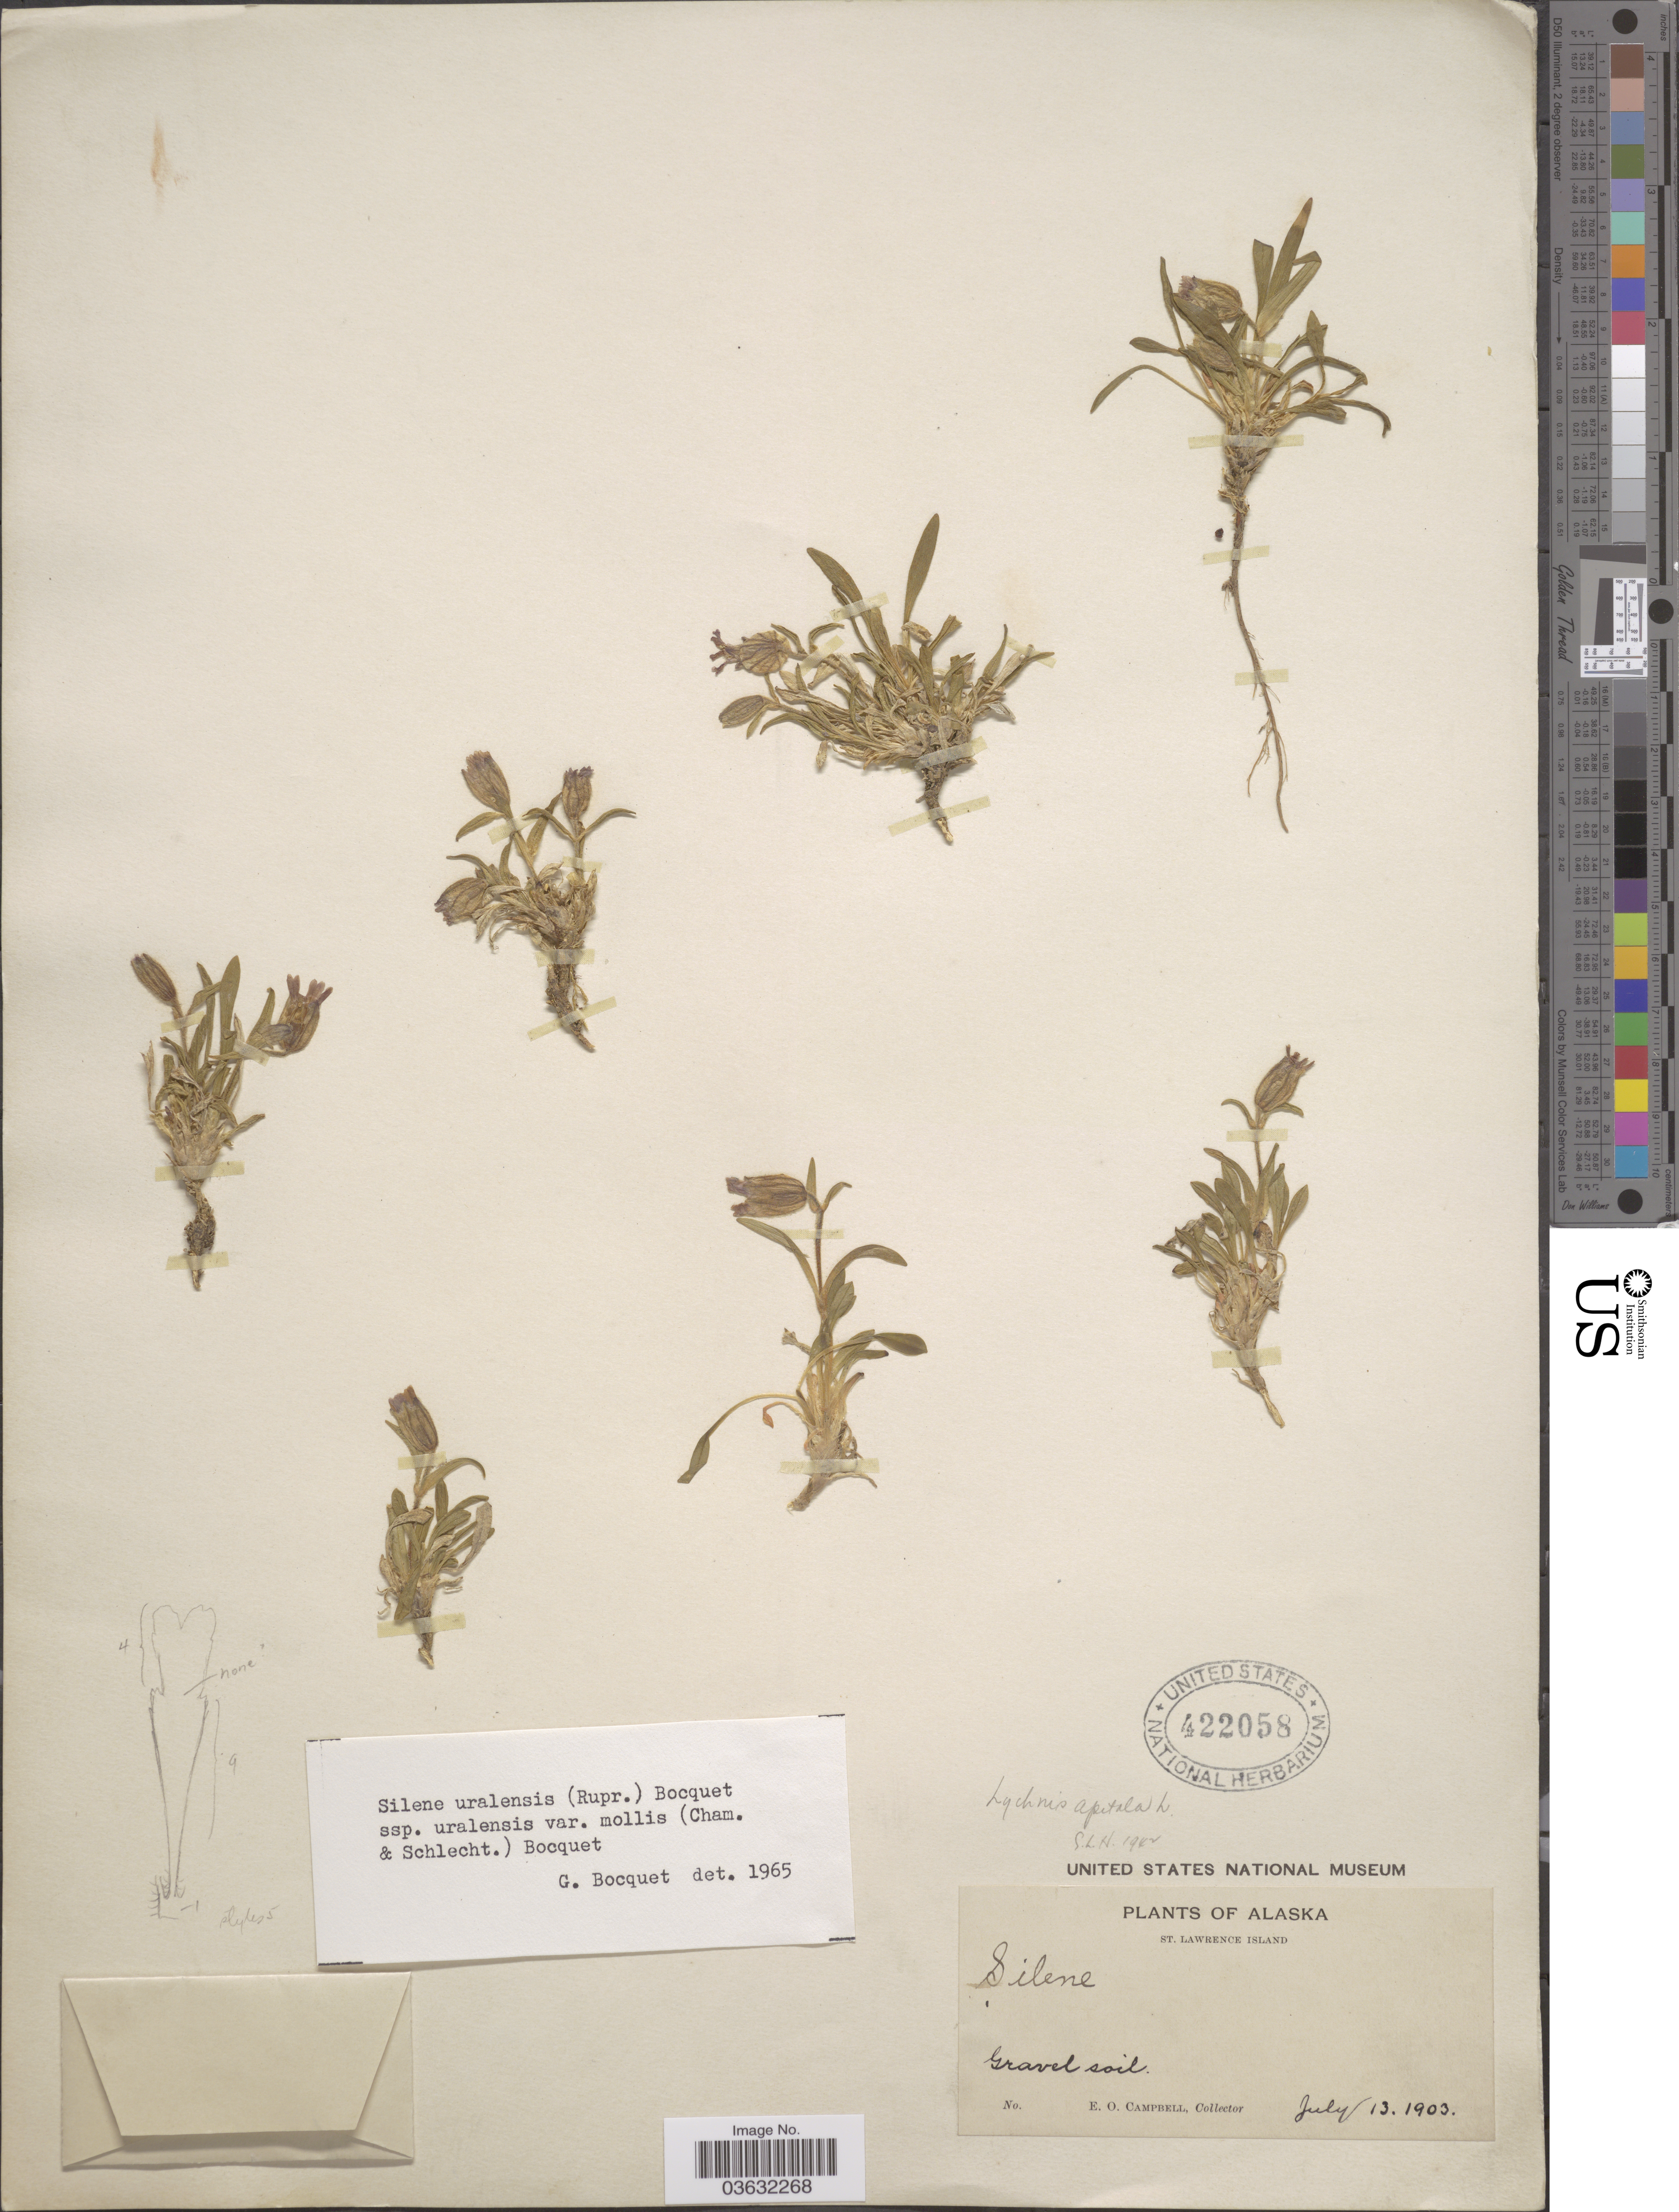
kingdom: Plantae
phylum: Tracheophyta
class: Magnoliopsida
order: Caryophyllales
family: Caryophyllaceae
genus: Silene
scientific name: Silene uralensis var. mollis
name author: (Cham. & Schltdl.) Bocquet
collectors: E. Campbell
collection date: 1903-07-13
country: United States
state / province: Alaska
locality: St. Lawrence Island.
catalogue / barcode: US 422058